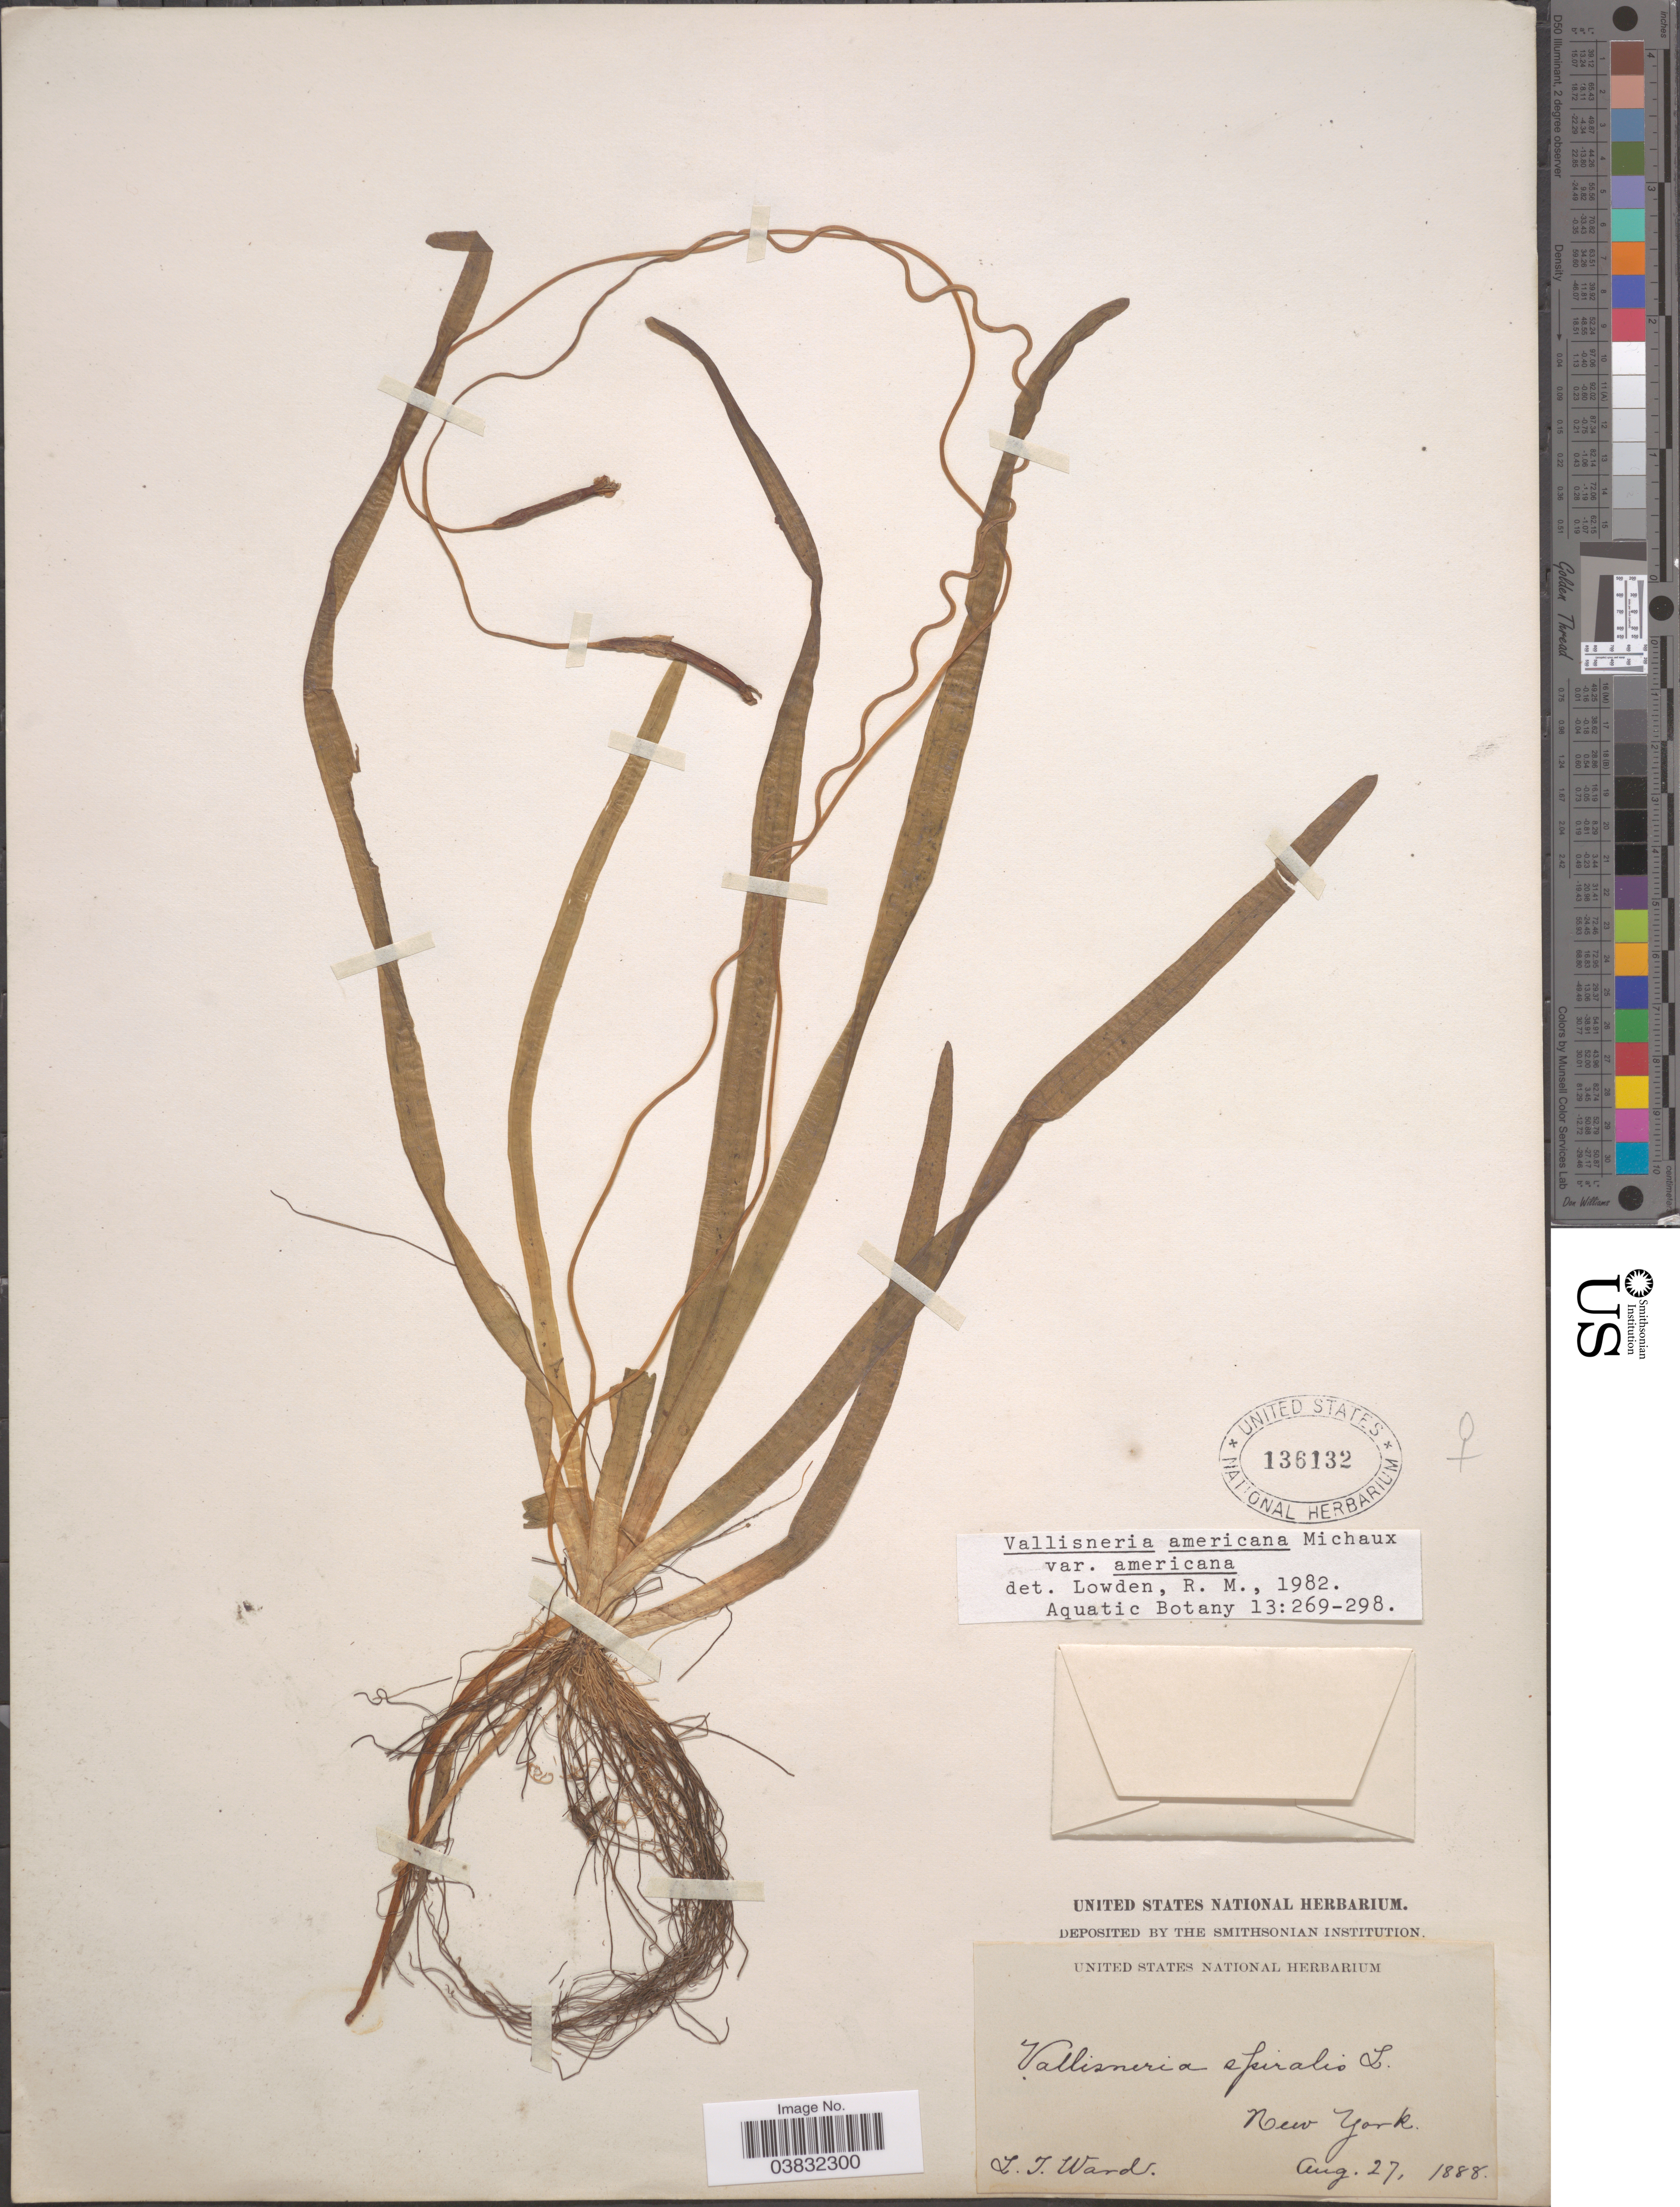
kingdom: Plantae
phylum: Tracheophyta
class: Liliopsida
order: Alismatales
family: Hydrocharitaceae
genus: Vallisneria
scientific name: Vallisneria americana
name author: Michx.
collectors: L. Ward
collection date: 1888-08-27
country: United States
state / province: New York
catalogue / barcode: US 136132